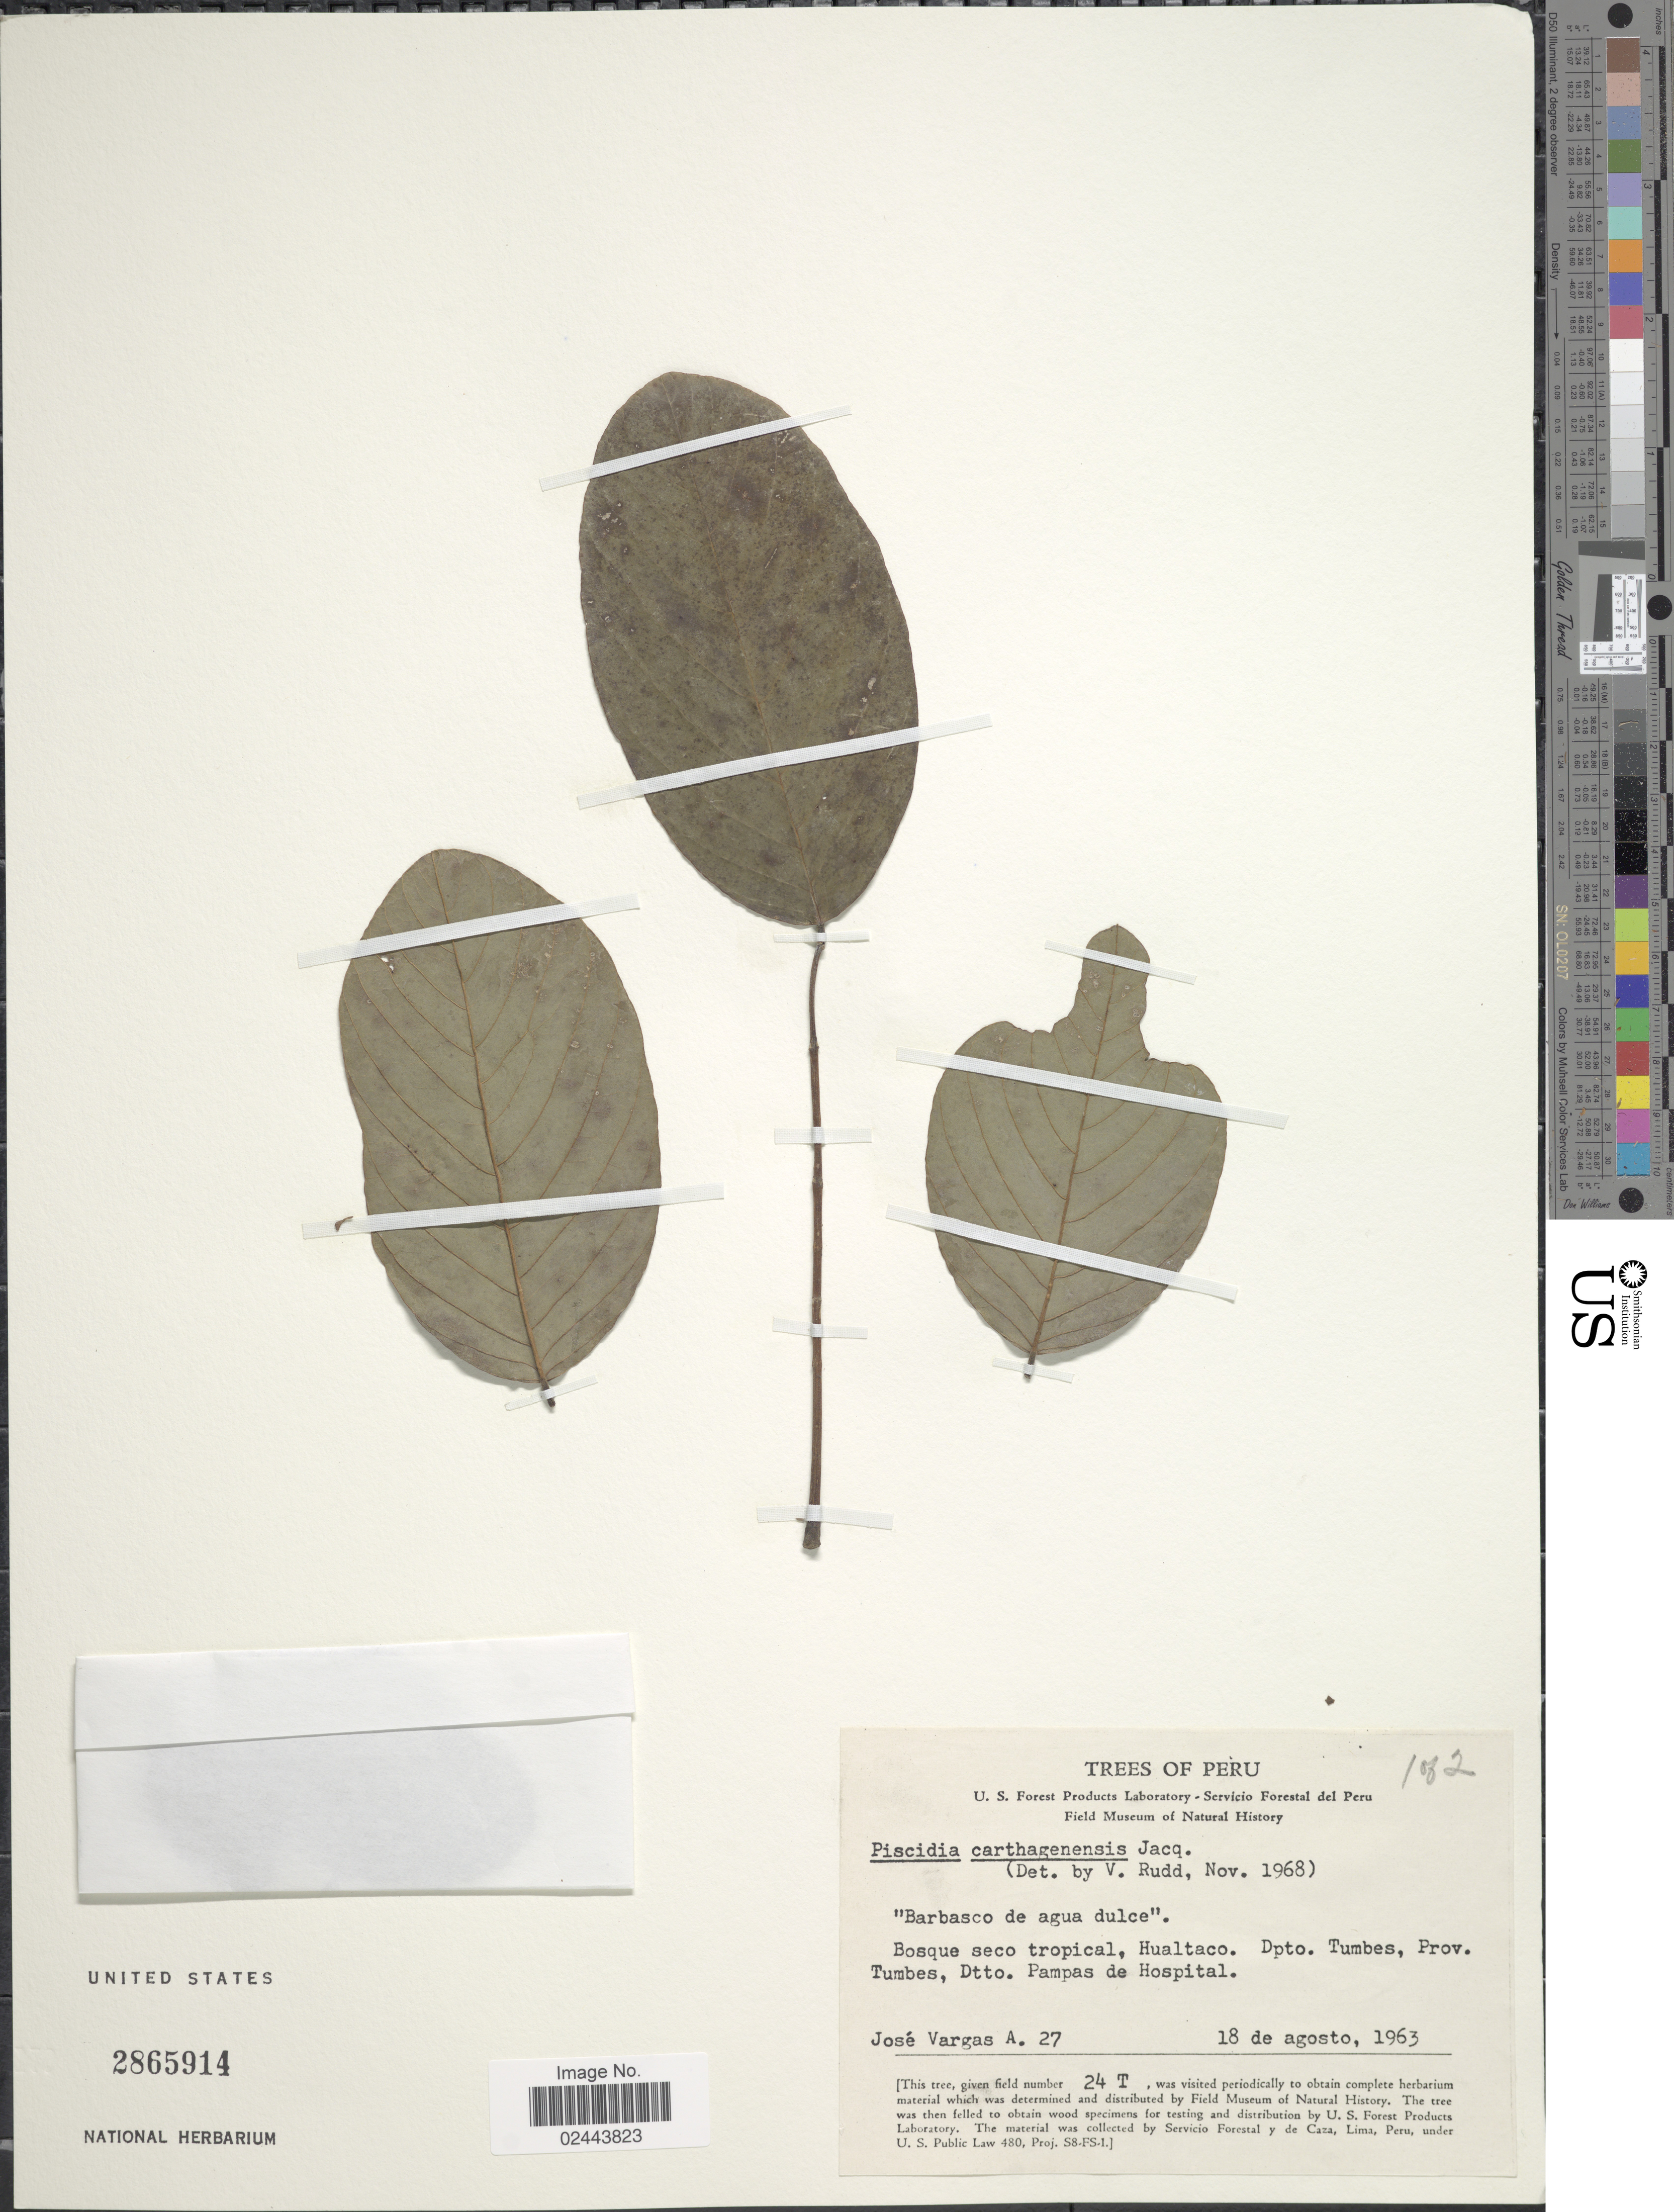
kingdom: Plantae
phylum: Tracheophyta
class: Magnoliopsida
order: Fabales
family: Fabaceae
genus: Piscidia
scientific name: Piscidia carthagenensis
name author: Jacq.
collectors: J. Vargas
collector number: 27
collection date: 1963-08-18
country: Peru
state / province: Tumbes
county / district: Tumbes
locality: Hualtaco, Dpto. Tumbes, Prov. Tumbes, Dtto. Pampas de Hospital.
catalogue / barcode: US 2865914